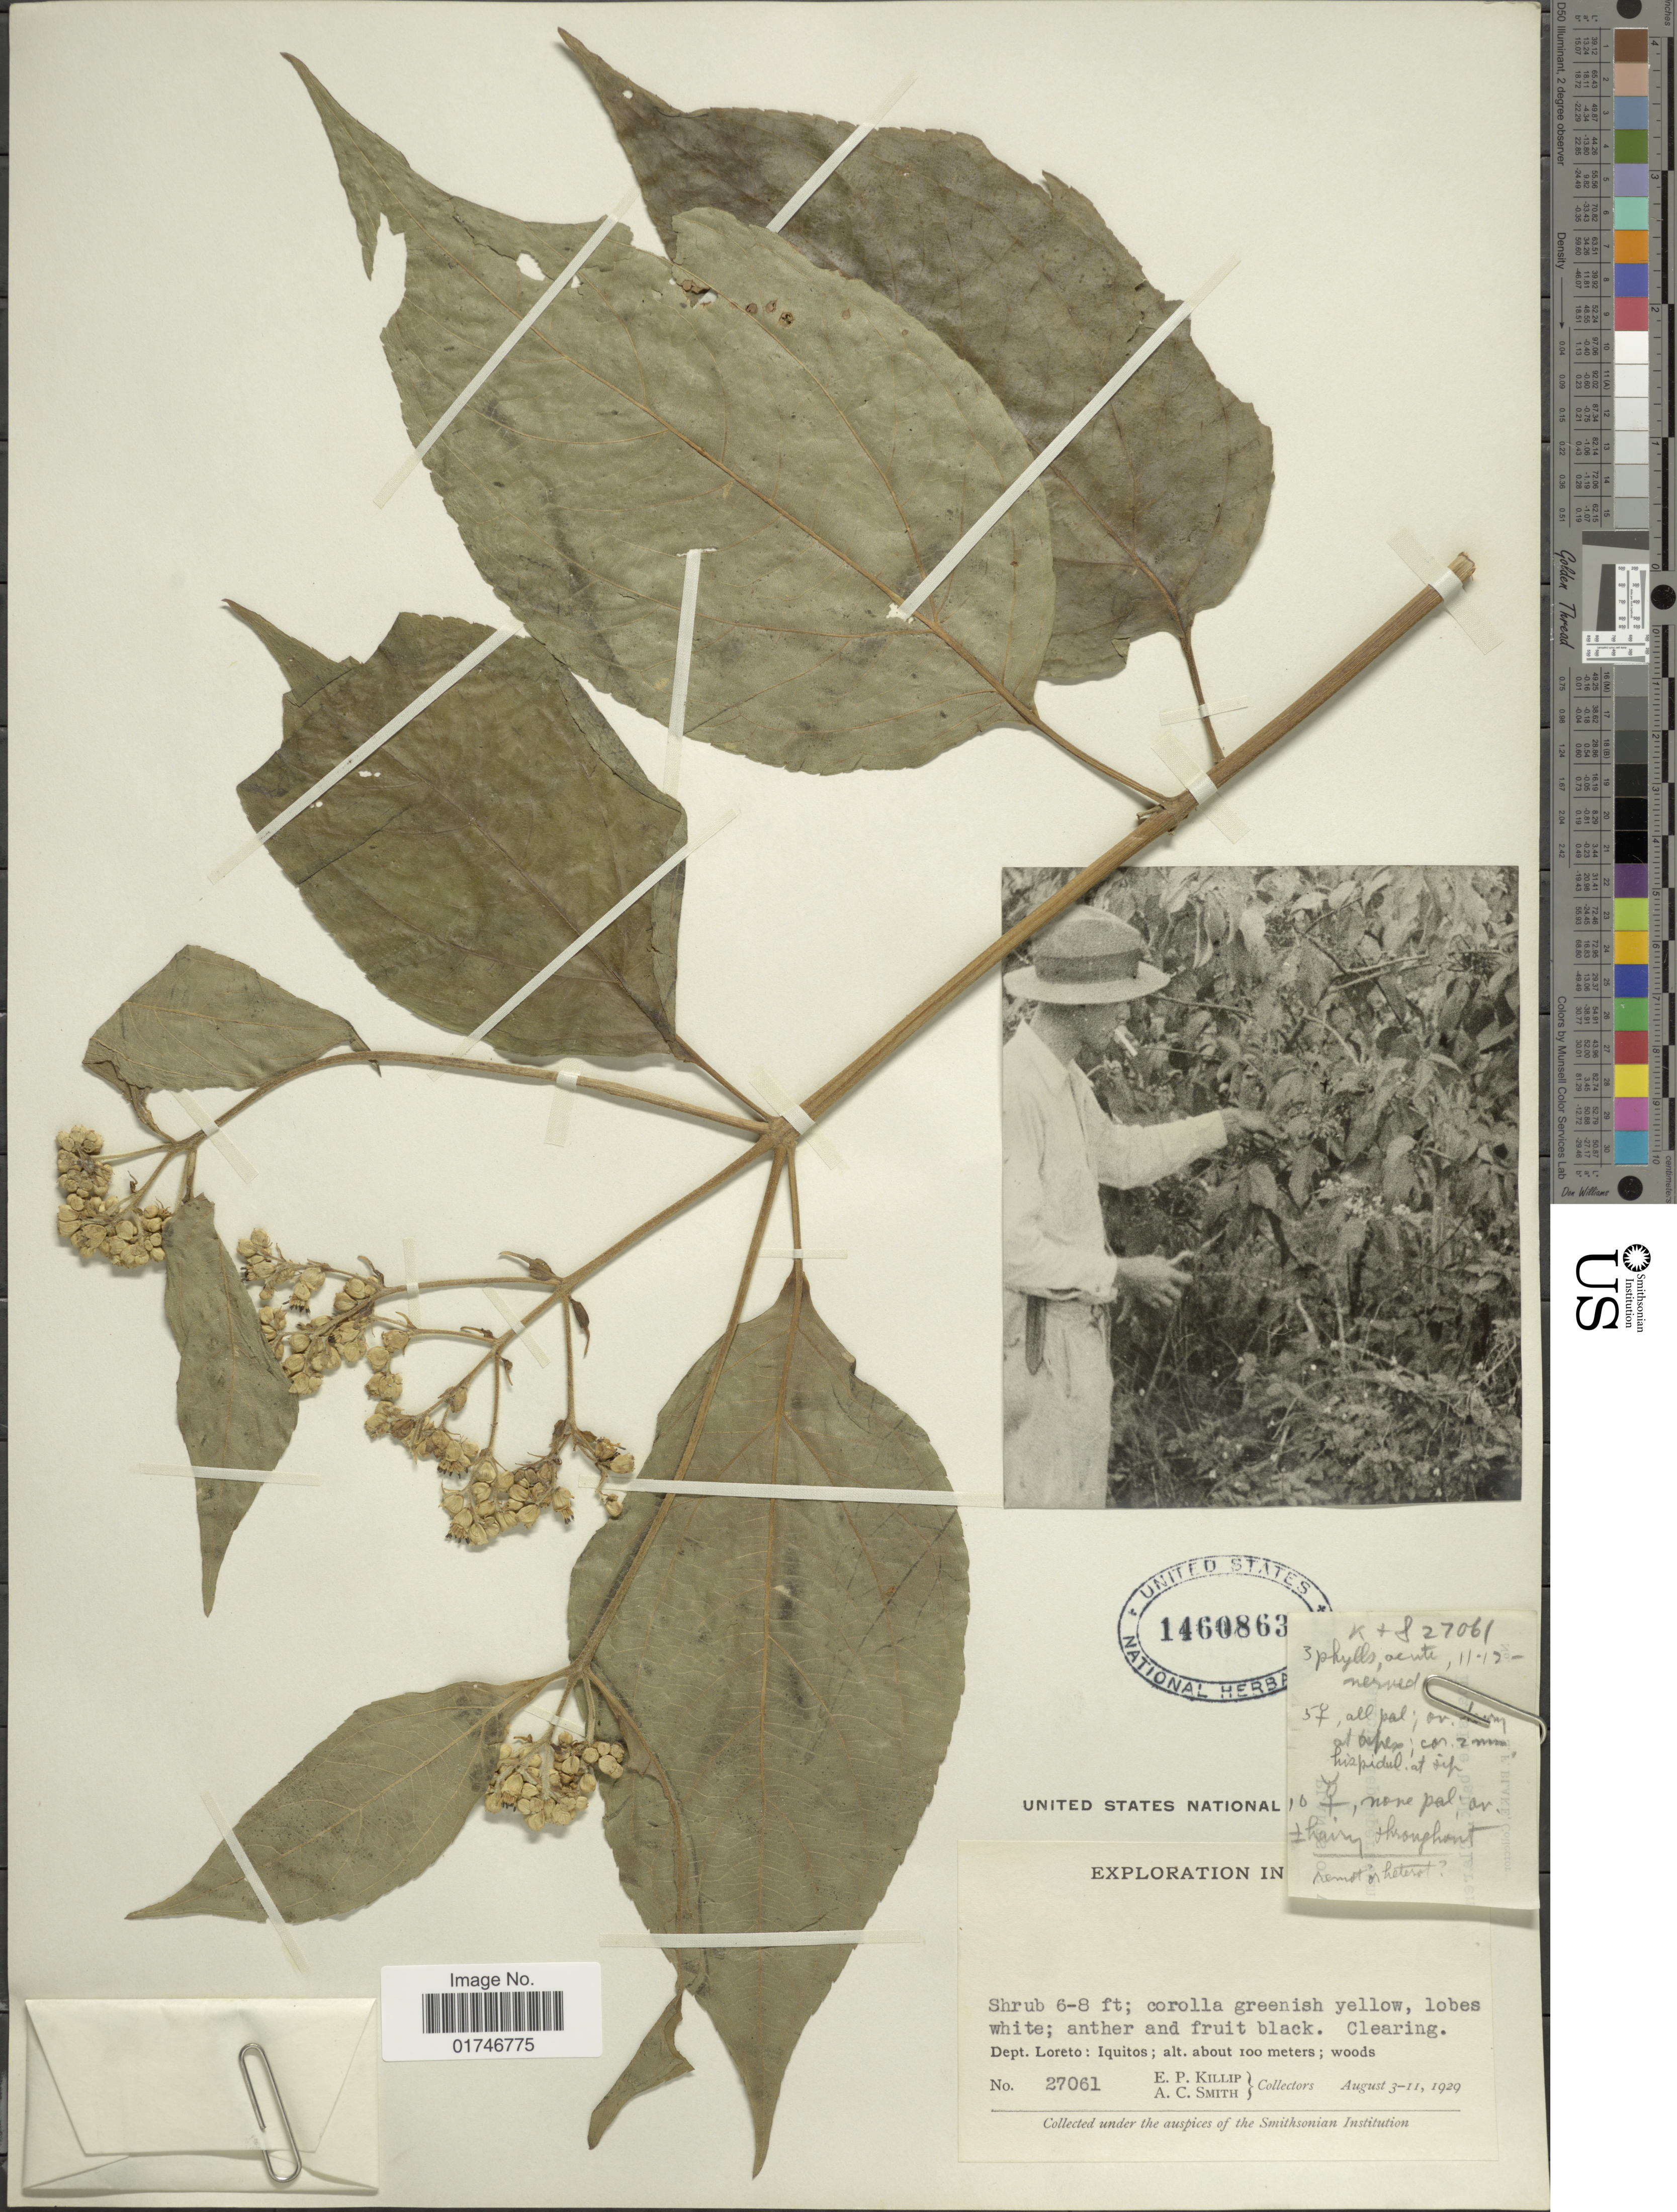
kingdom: Plantae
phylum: Tracheophyta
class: Magnoliopsida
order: Asterales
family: Asteraceae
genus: Clibadium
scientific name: Clibadium remotiflorum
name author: S.F. Blake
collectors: E. P. Killip & A. C. Smith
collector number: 27061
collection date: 1929-08-03/1929-08-11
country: Peru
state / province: Loreto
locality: Dept. Loreto: Iquitos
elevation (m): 100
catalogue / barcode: US 1460863